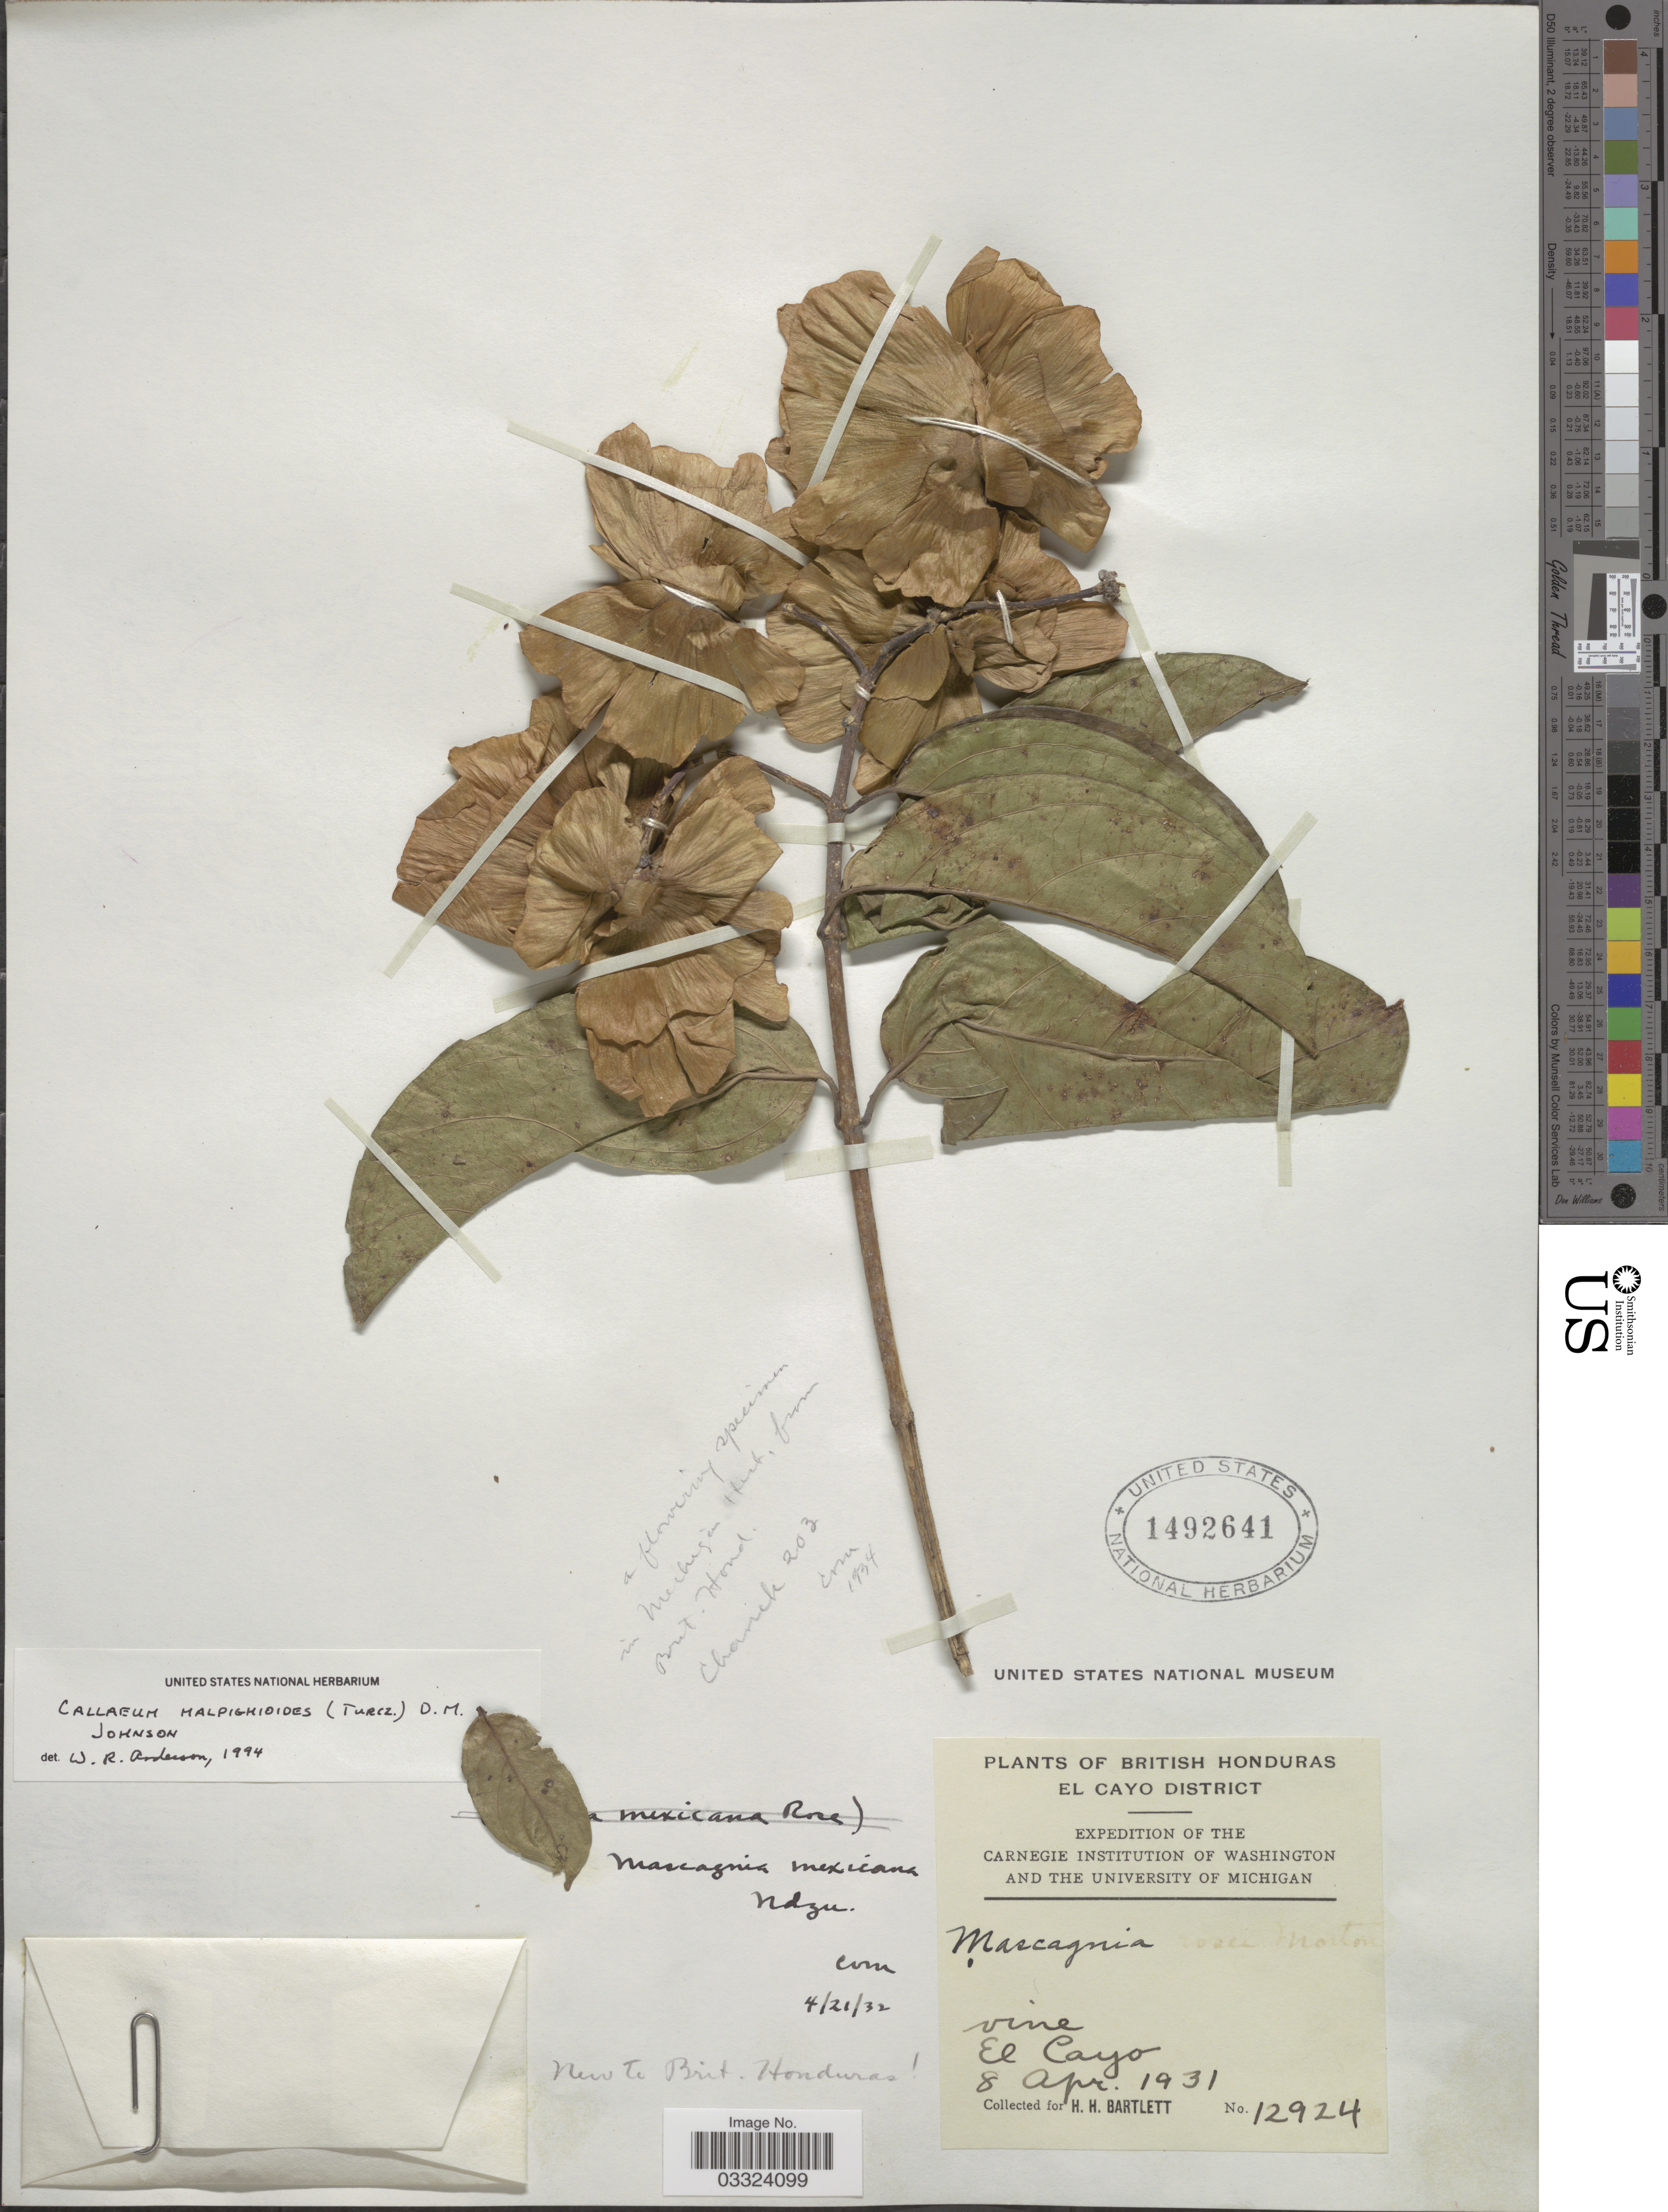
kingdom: Plantae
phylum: Tracheophyta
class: Magnoliopsida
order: Malpighiales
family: Malpighiaceae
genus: Callaeum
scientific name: Callaeum malpighioides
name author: (Turcz.) D.M. Johnson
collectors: H. H. Bartlett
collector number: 12924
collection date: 1931-04-08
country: Belize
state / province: Cayo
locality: El Cayo District. El Cayo.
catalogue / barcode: US 1492641